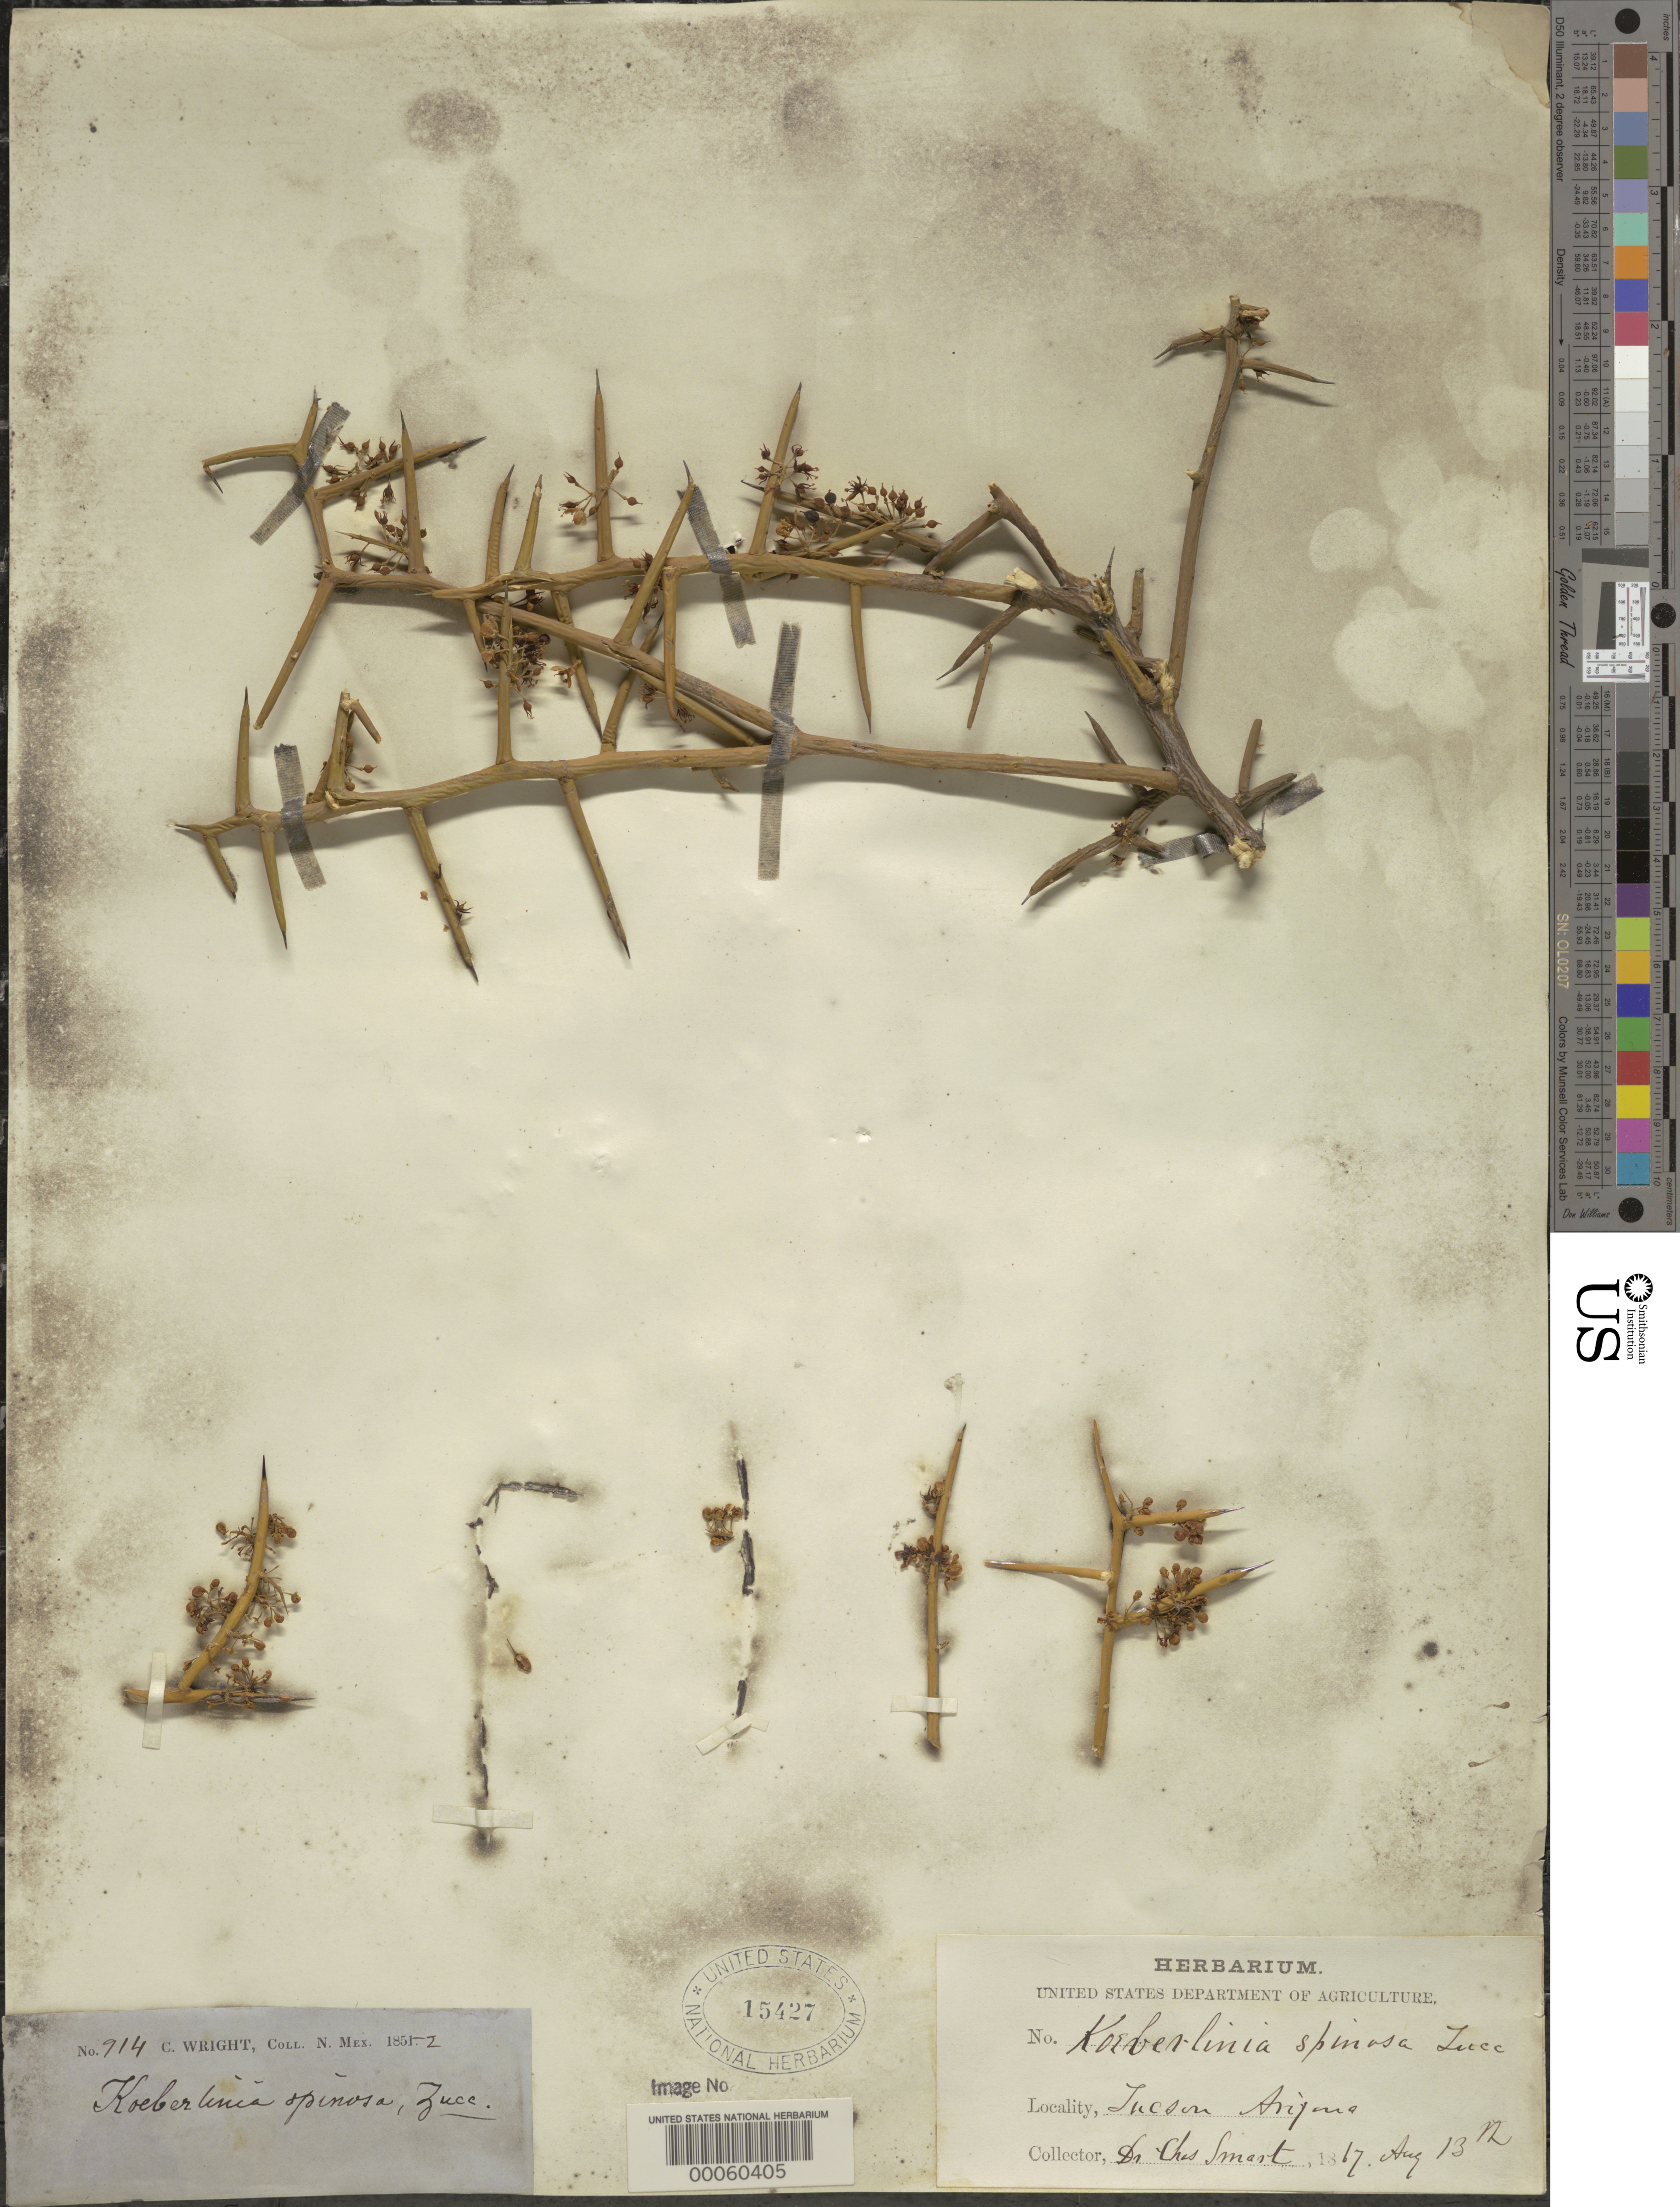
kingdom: Plantae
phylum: Tracheophyta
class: Magnoliopsida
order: Brassicales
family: Koeberliniaceae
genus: Koeberlinia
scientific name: Koeberlinia spinosa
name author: Zucc.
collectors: C. Smart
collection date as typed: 13 Aug 1867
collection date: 1867-08-13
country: United States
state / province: Arizona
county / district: Pima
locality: Tucson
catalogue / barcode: US 15427